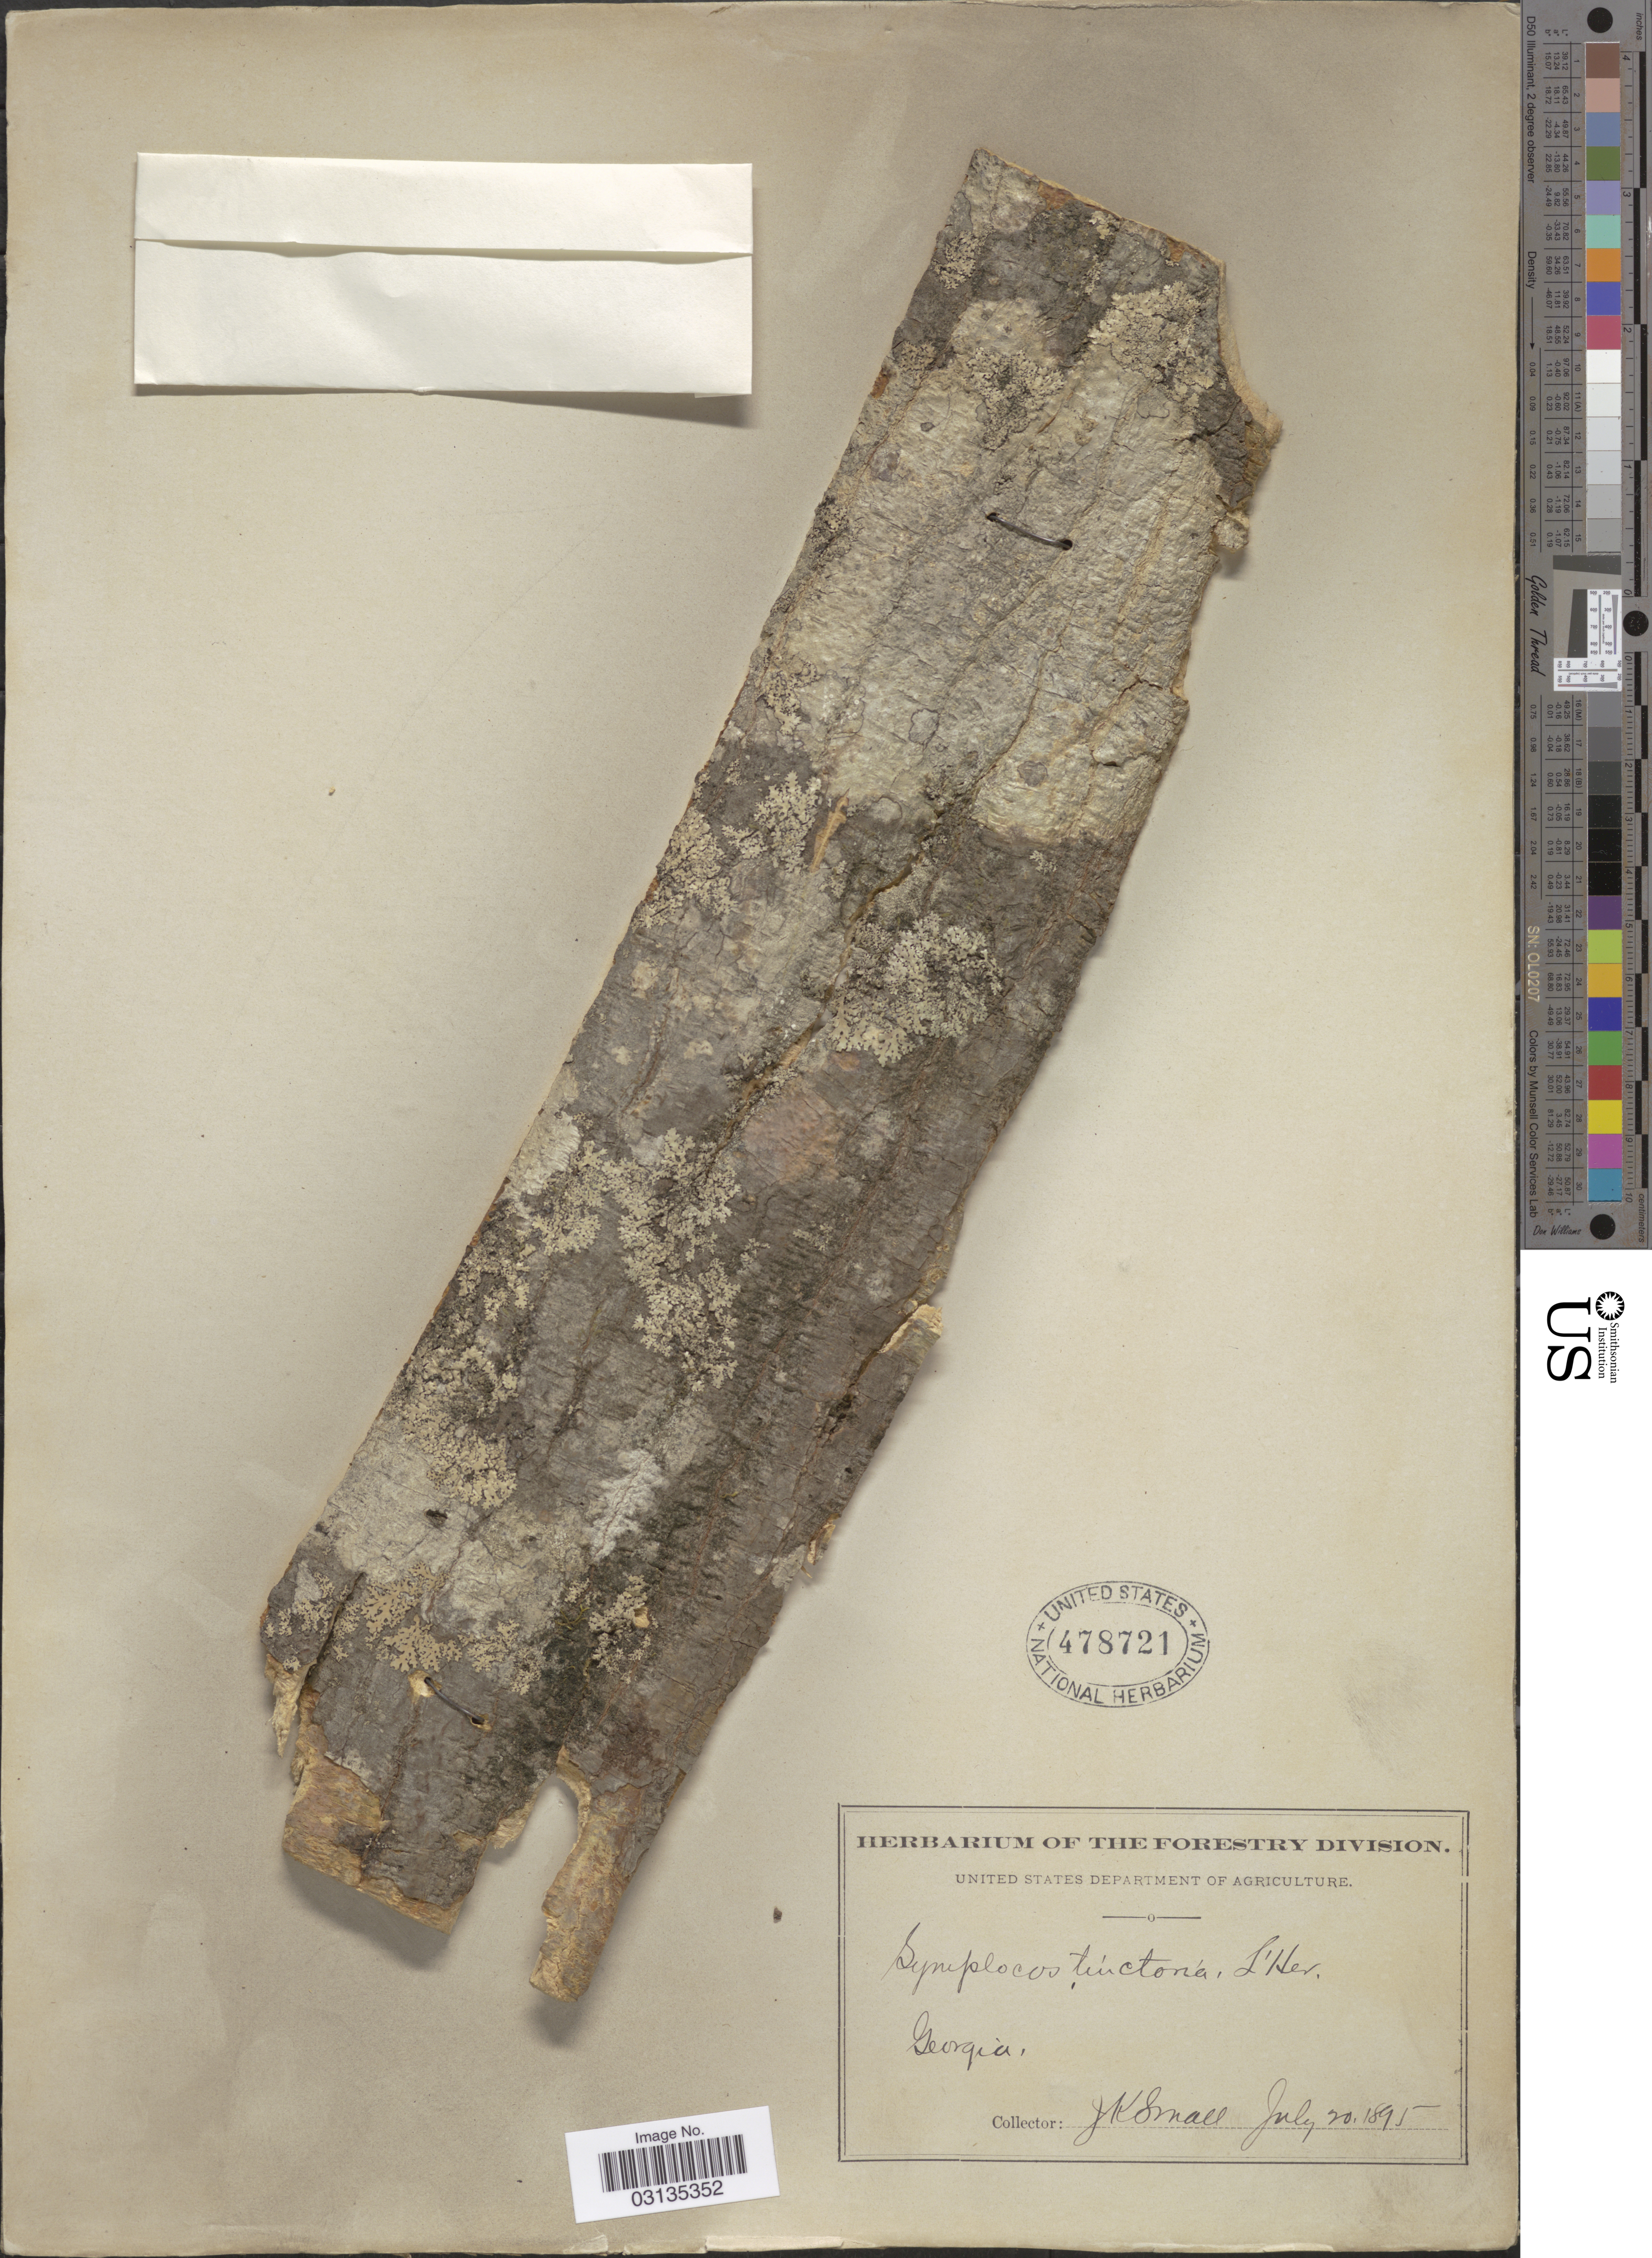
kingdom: Plantae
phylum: Tracheophyta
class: Magnoliopsida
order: Ericales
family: Symplocaceae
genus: Symplocos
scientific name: Symplocos tinctoria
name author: (L.) L'Hér.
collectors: J. K. Small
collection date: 1895-07-20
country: United States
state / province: Georgia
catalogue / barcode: US 478721